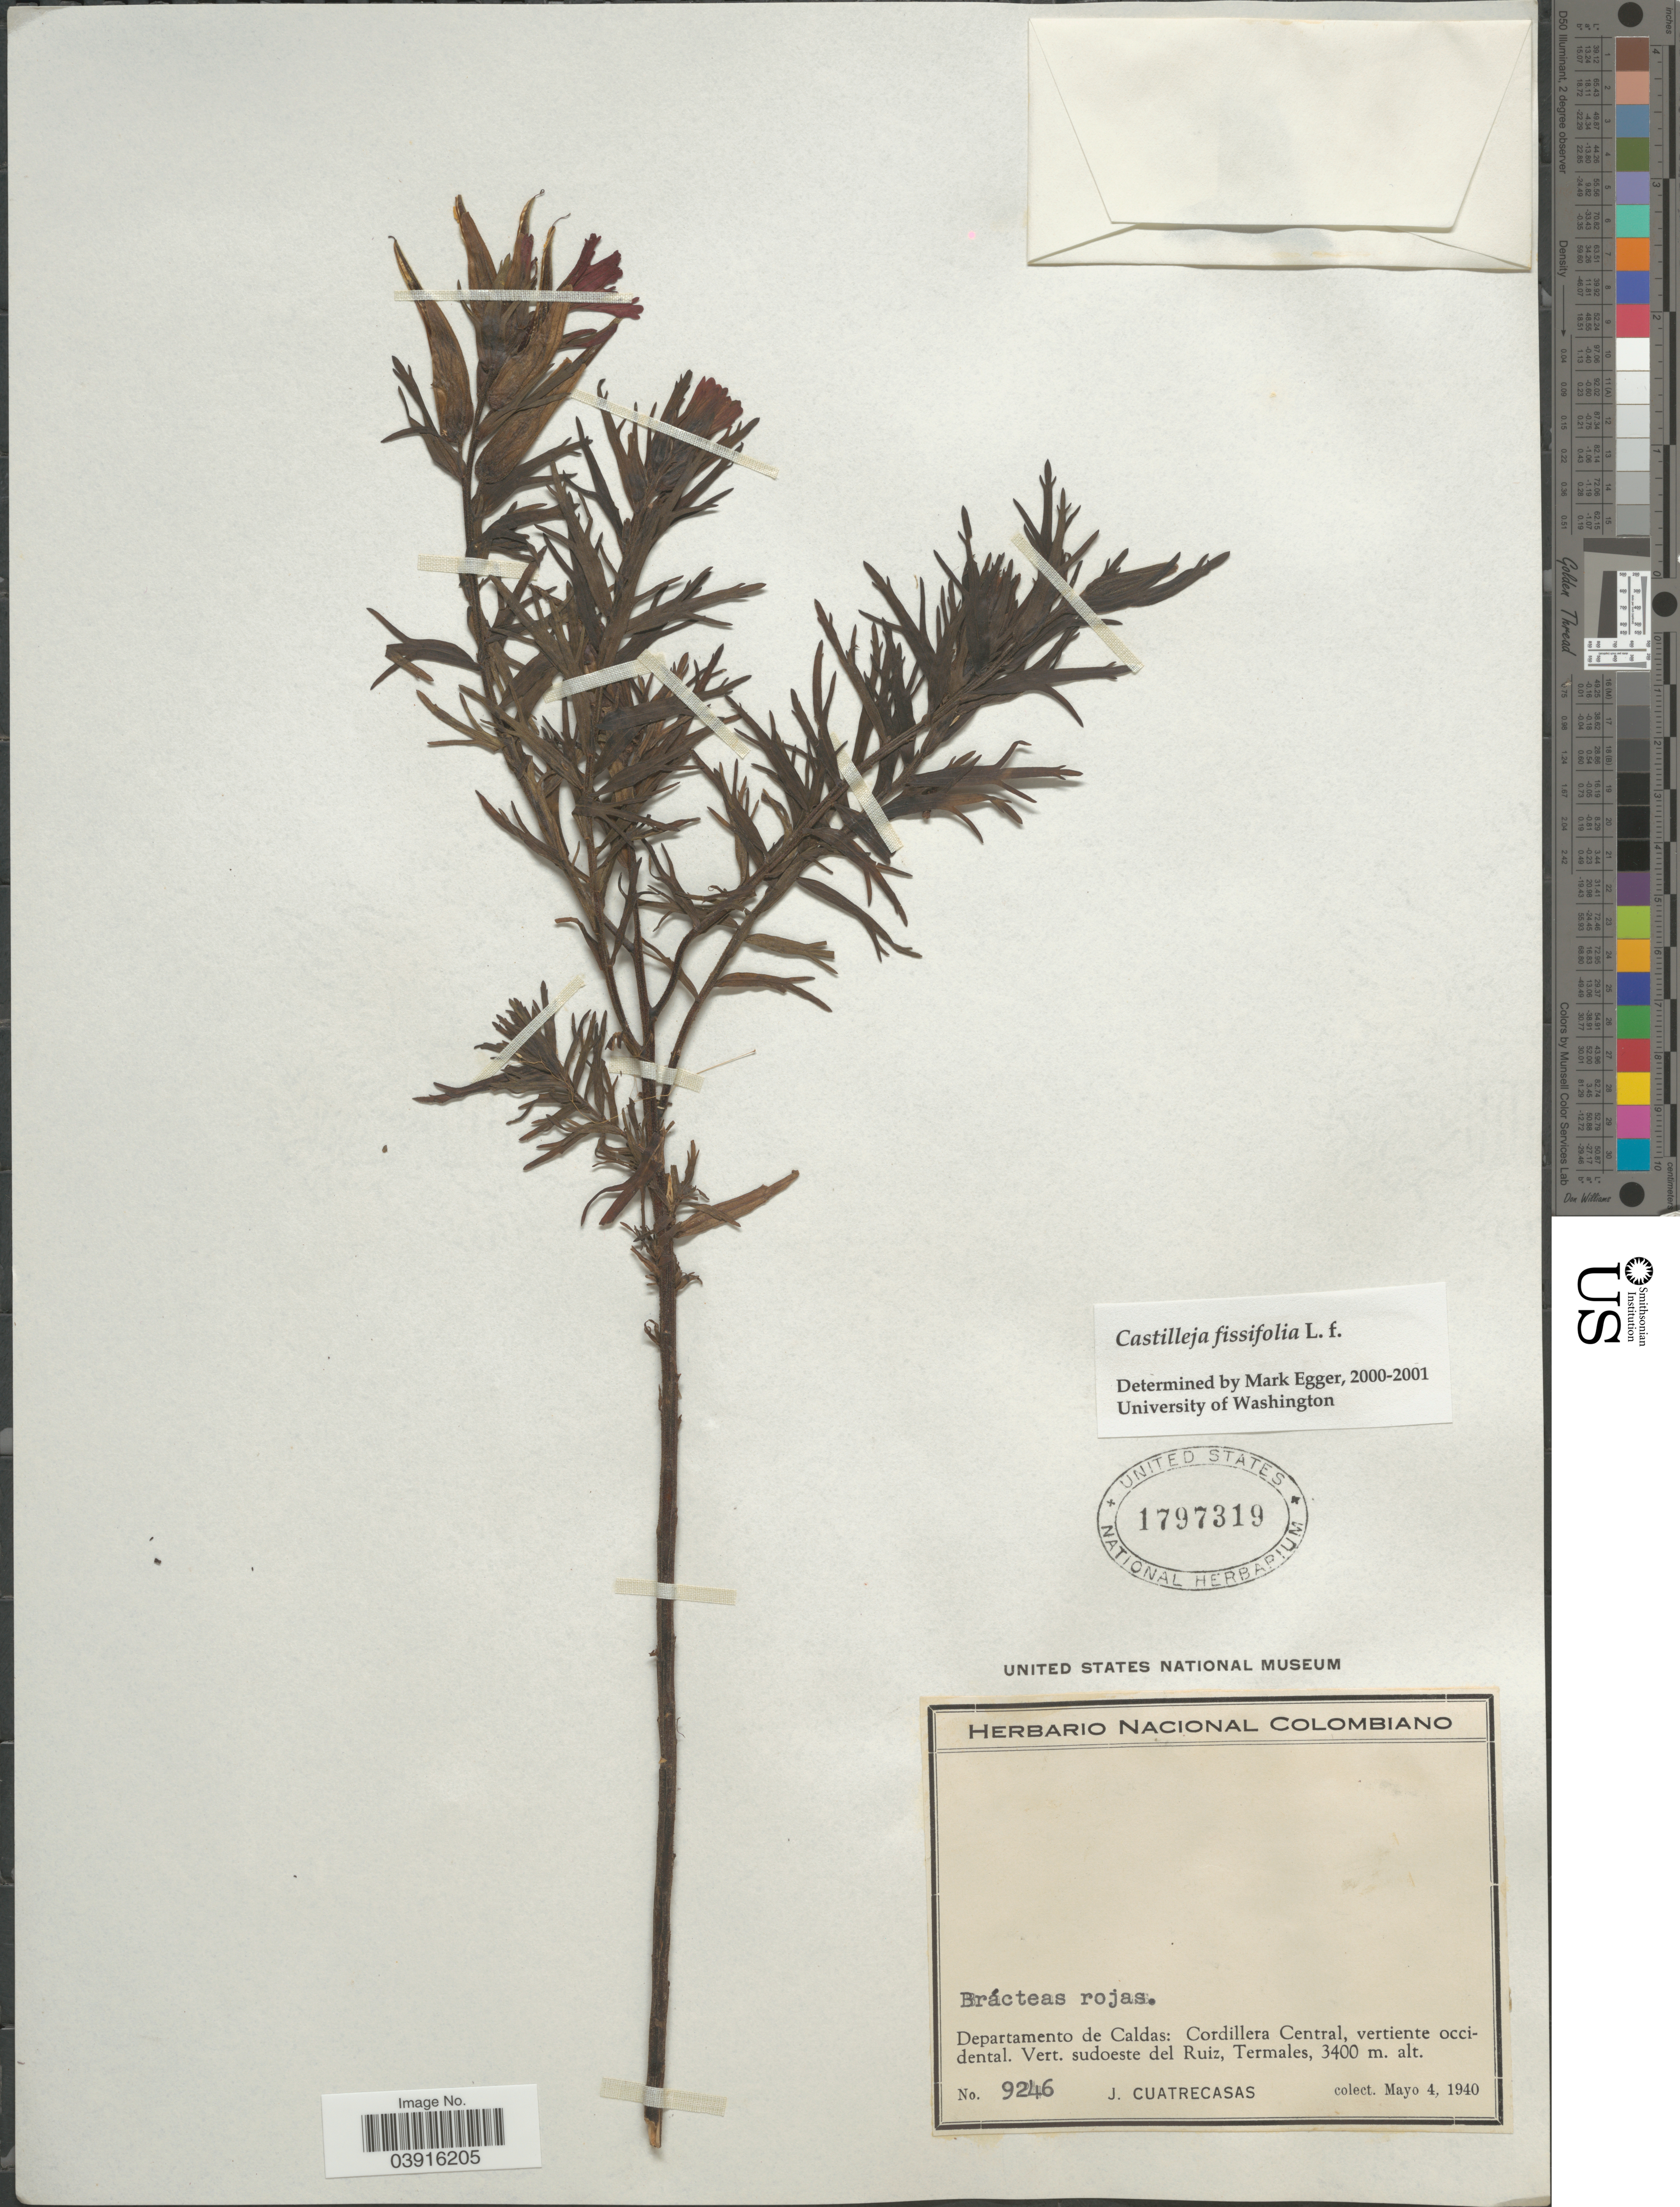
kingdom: Plantae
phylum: Tracheophyta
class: Magnoliopsida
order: Lamiales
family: Orobanchaceae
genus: Castilleja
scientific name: Castilleja fissifolia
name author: L. f.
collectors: J. Cuatrecasas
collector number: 9246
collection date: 1940-05-04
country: Colombia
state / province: Caldas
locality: Departamento de Caldas: Cordillera Central, vertiente occidental. Vert. sudoeste del Ruiz, Termales.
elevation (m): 3400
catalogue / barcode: US 1797319